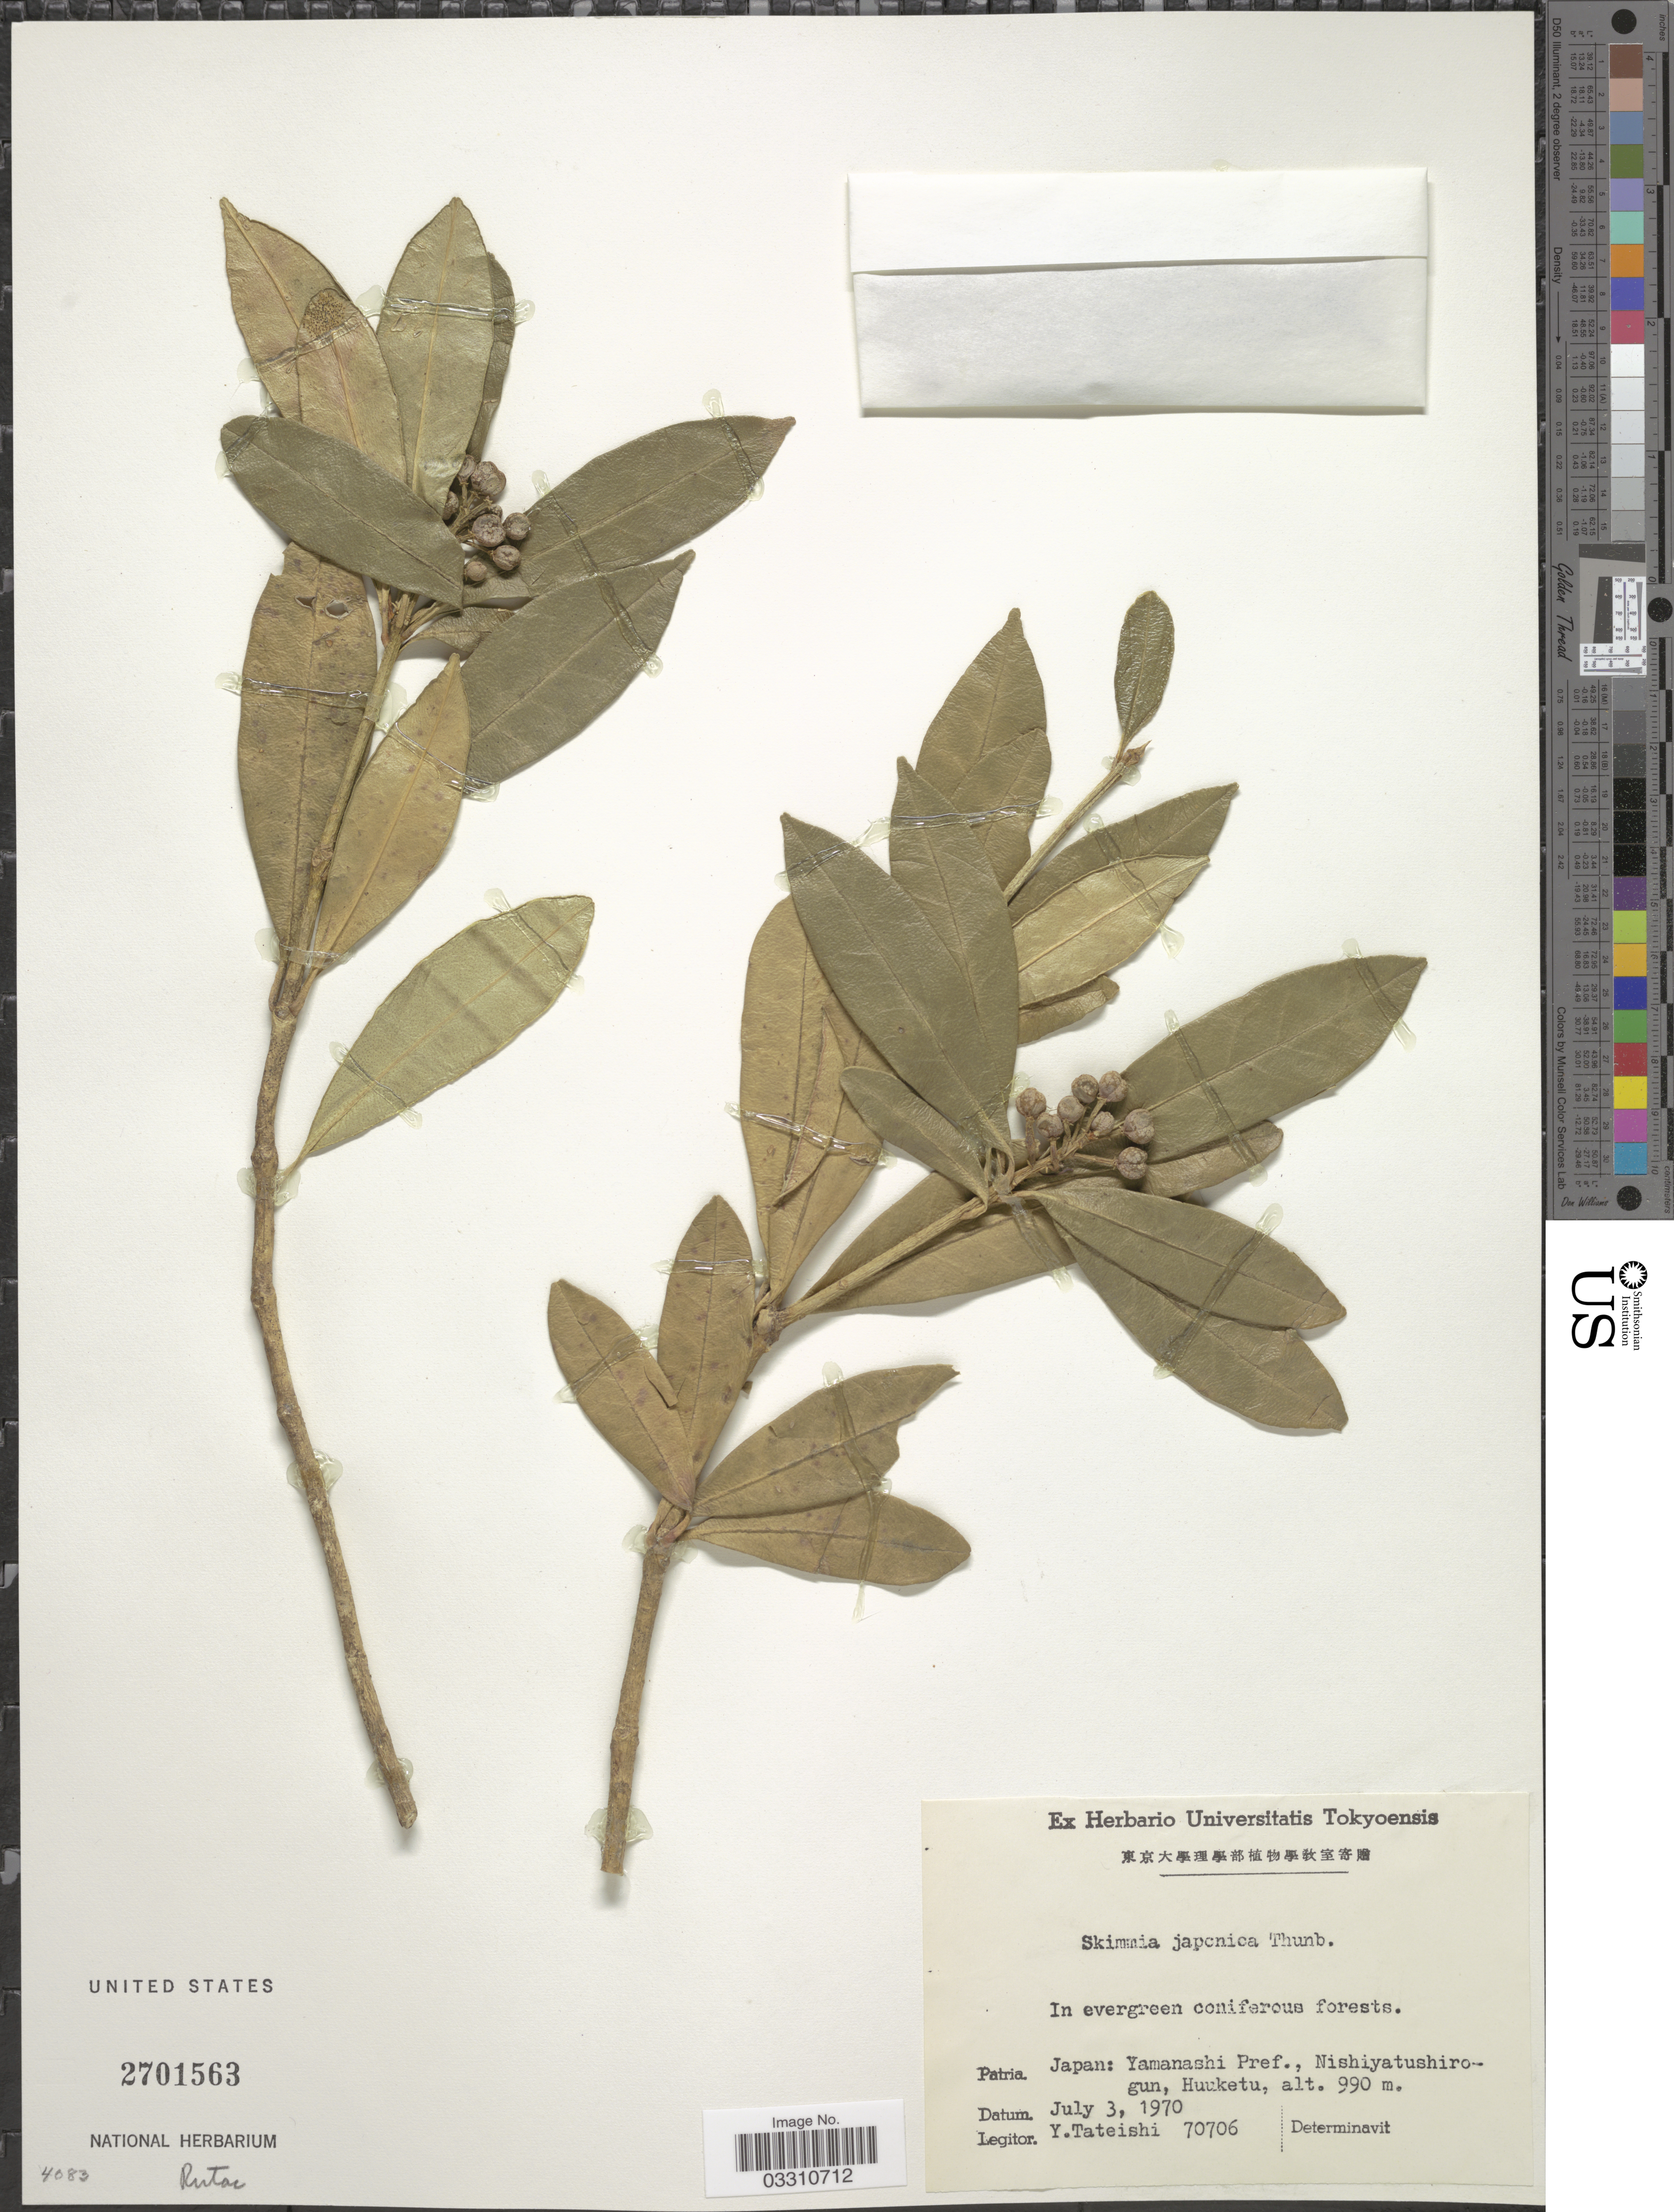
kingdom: Plantae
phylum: Tracheophyta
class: Magnoliopsida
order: Sapindales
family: Rutaceae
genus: Skimmia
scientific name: Skimmia japonica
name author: Thunb.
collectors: Y. Tateishi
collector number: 70706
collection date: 1970-07-03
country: Japan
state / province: Yamanasi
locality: Yamanashi Pref., Nishiyatushiro-gun, Huuketu.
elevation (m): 990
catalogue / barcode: US 2701563